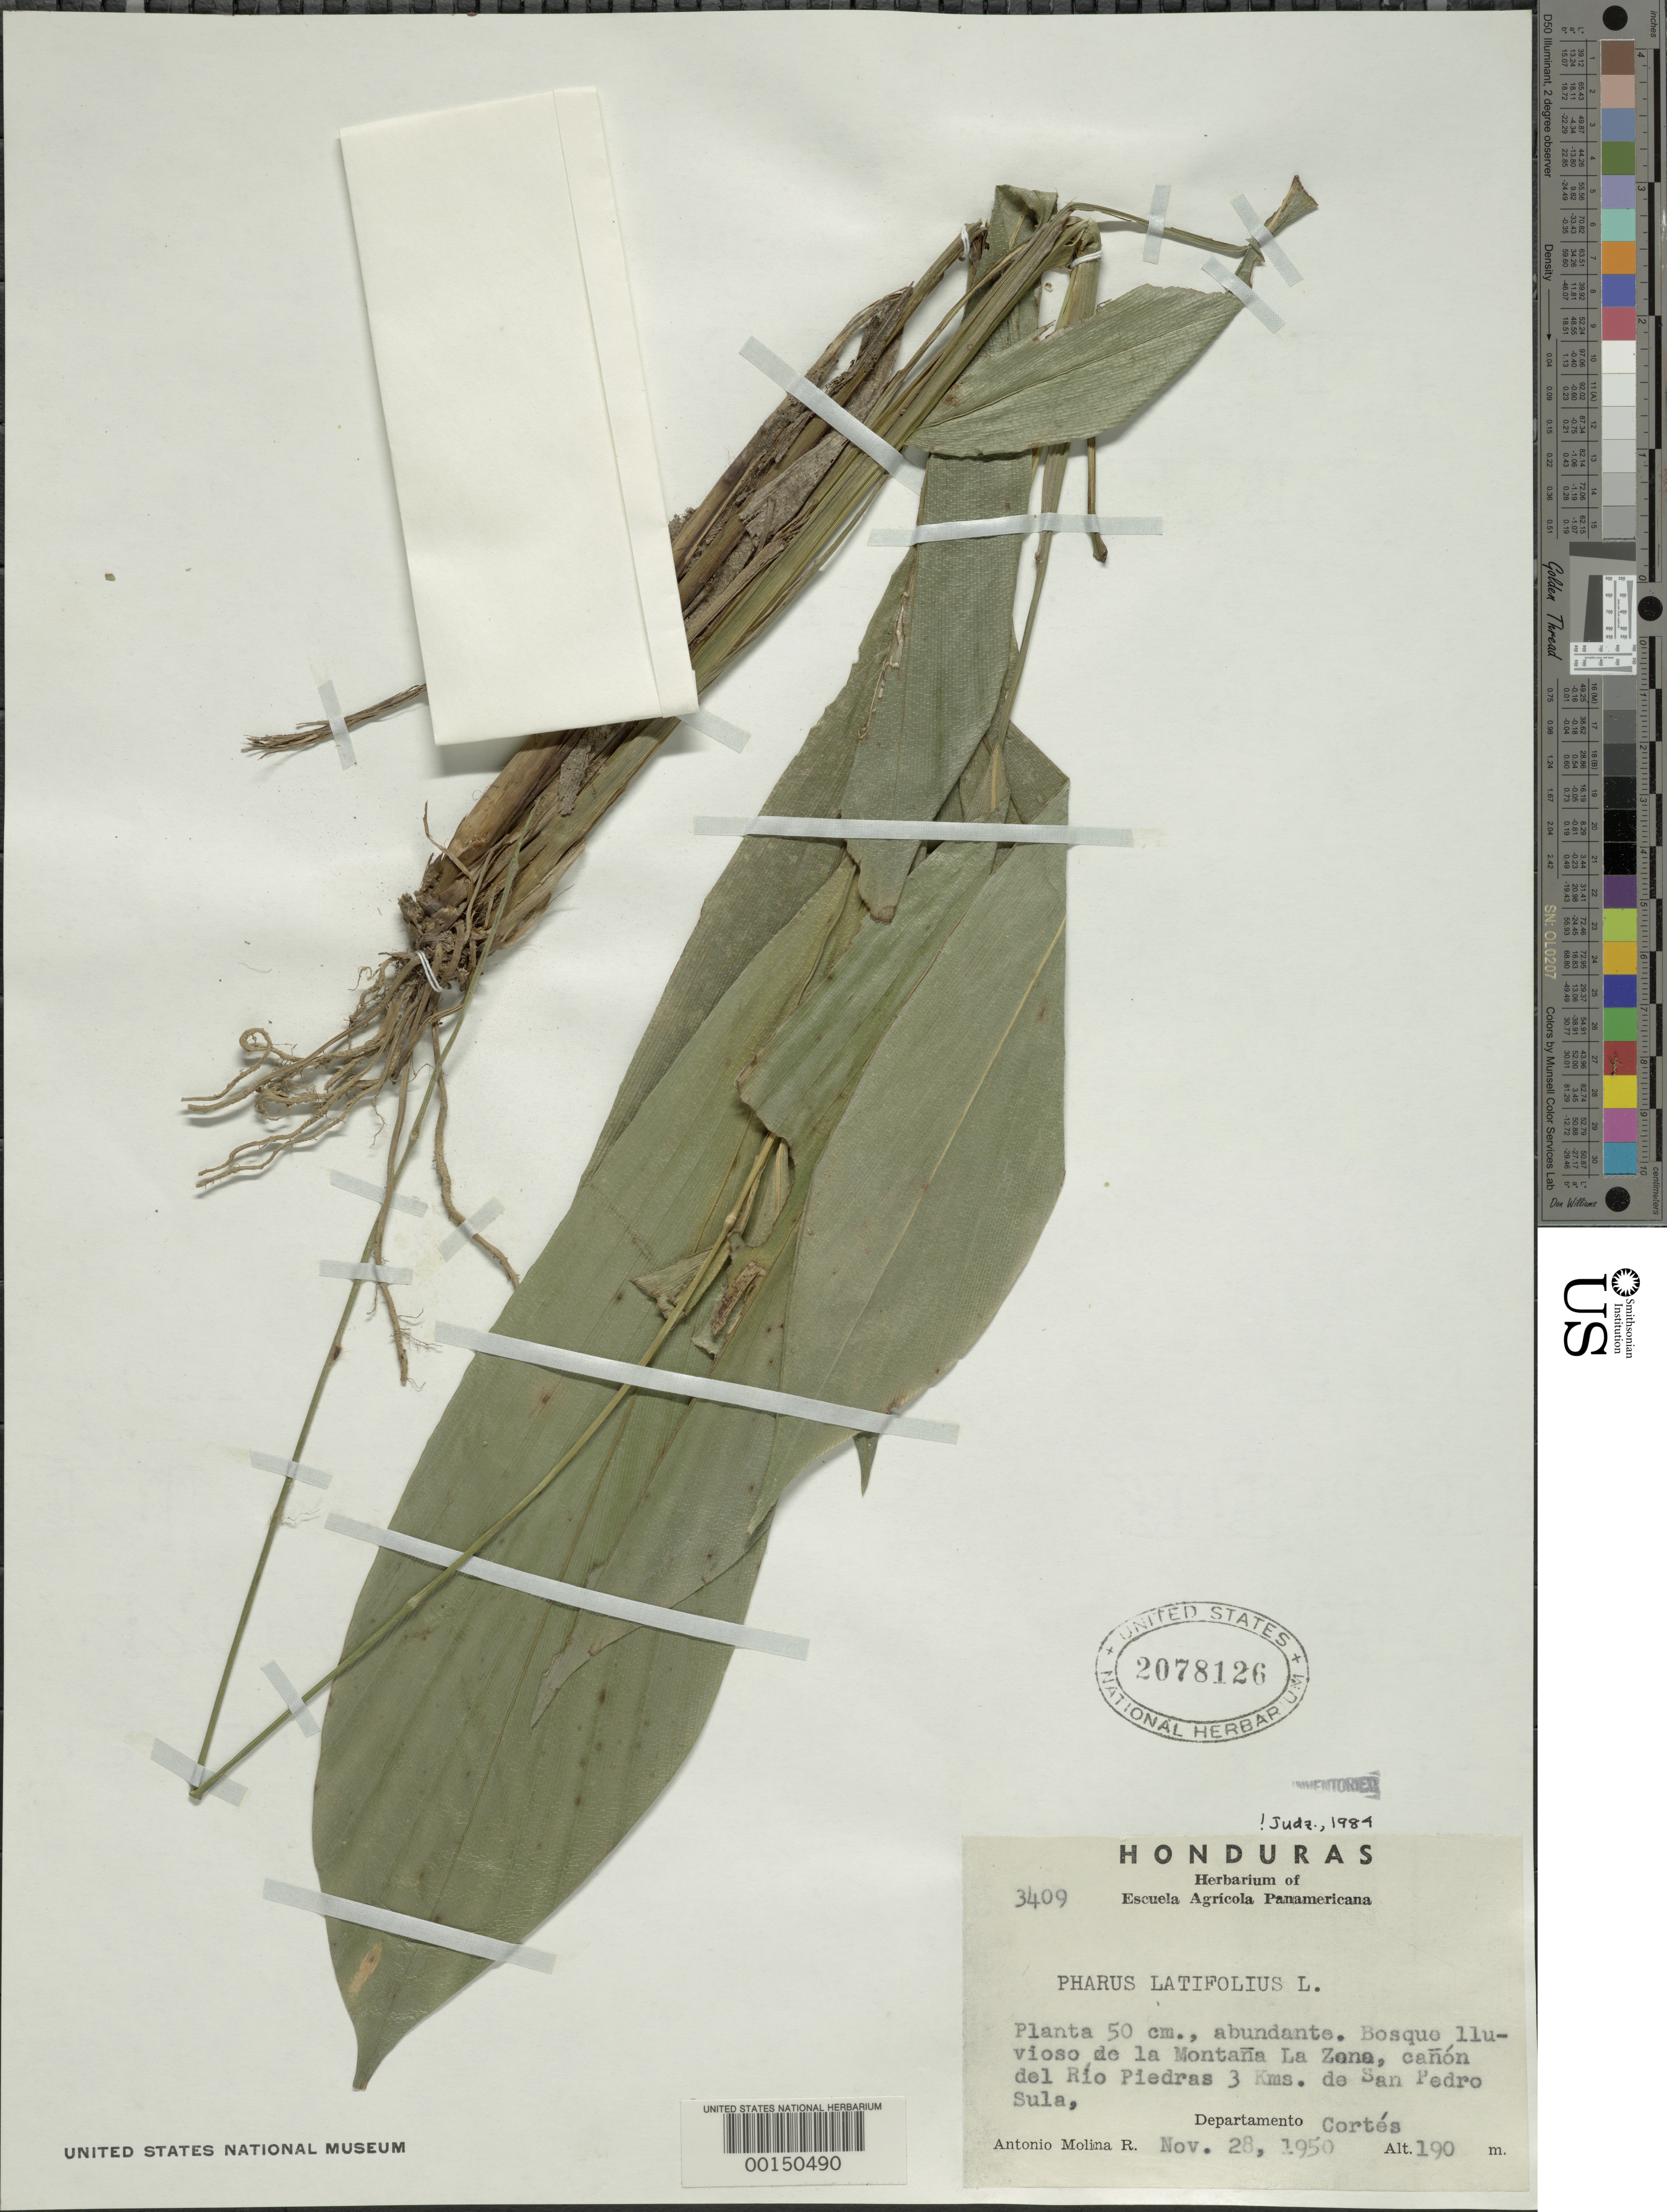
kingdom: Plantae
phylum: Tracheophyta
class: Liliopsida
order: Poales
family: Poaceae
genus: Pharus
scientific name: Pharus latifolius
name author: L.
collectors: A. Molina R.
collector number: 3409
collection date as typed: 28 Nov 1950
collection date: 1950-11-28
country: Honduras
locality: San Pedro Sula, la zona mt.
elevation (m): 190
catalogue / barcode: US 2078126